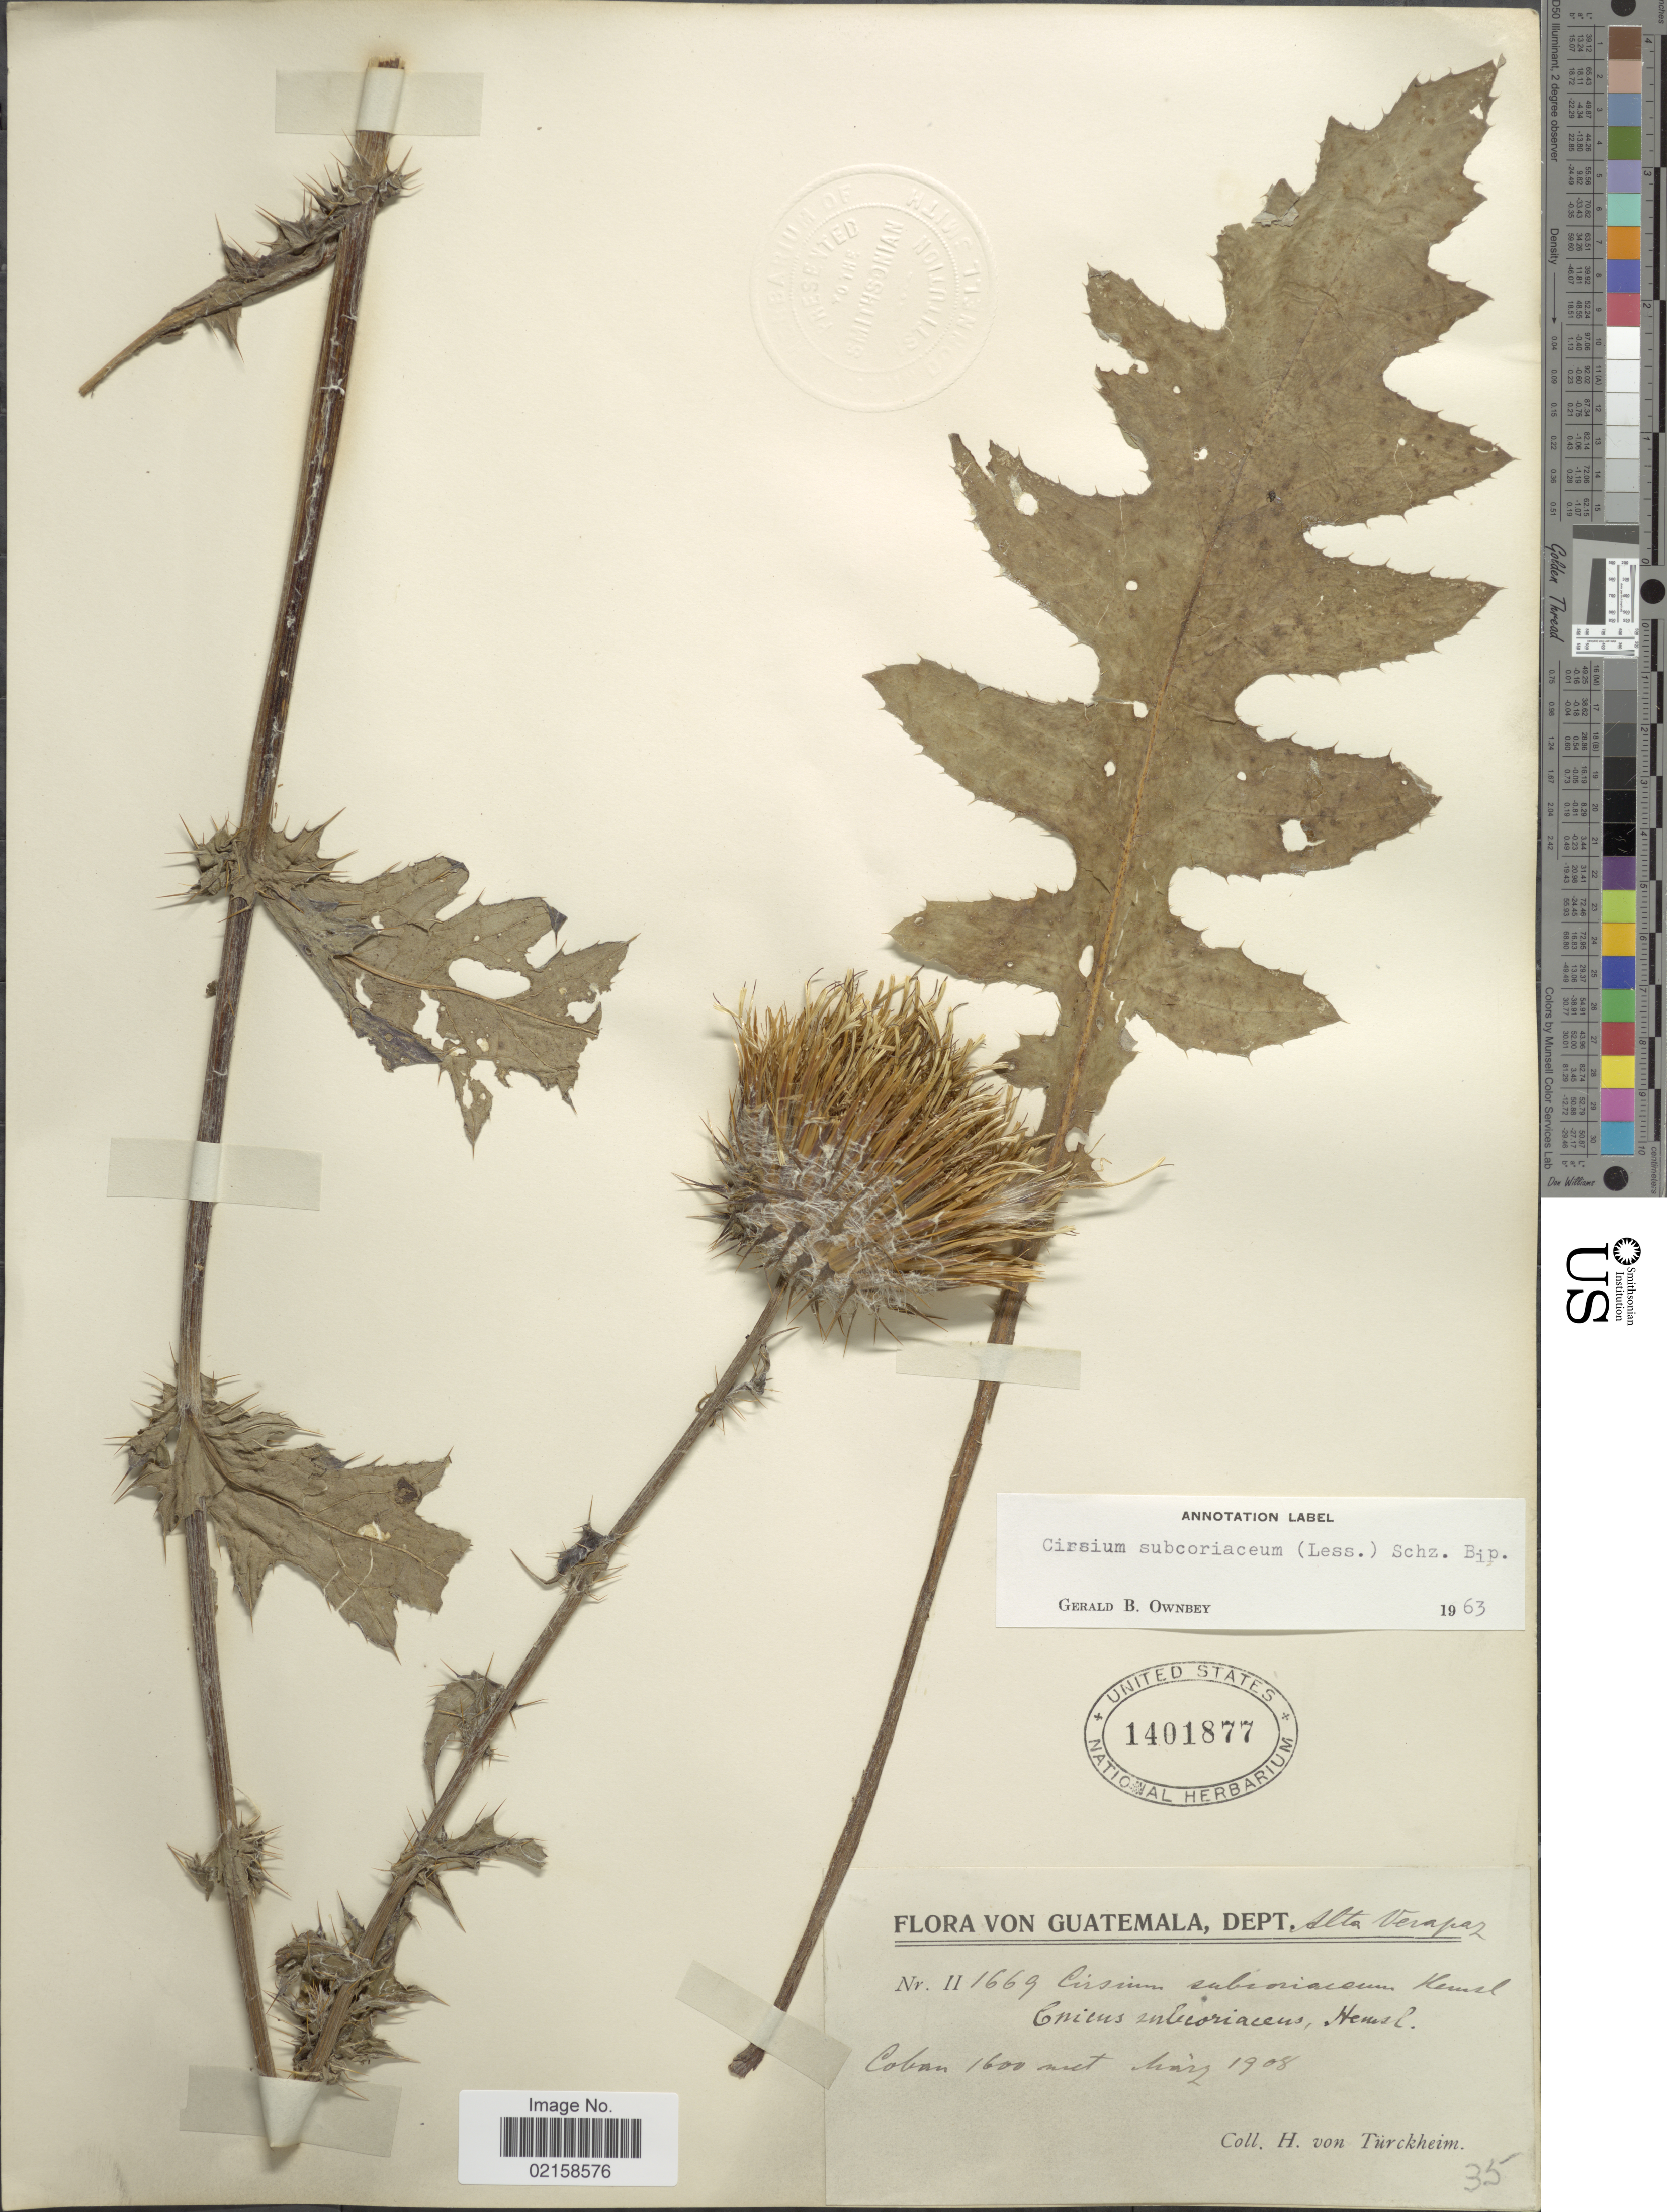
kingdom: Plantae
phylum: Tracheophyta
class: Magnoliopsida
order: Asterales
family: Asteraceae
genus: Cirsium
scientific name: Cirsium subcoriaceum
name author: (Less.) Sch. Bip.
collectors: H. von Türckheim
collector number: II 1669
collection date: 1908-03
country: Guatemala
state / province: Alta Verapaz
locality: Coban.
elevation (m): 1600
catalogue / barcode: US 1401877